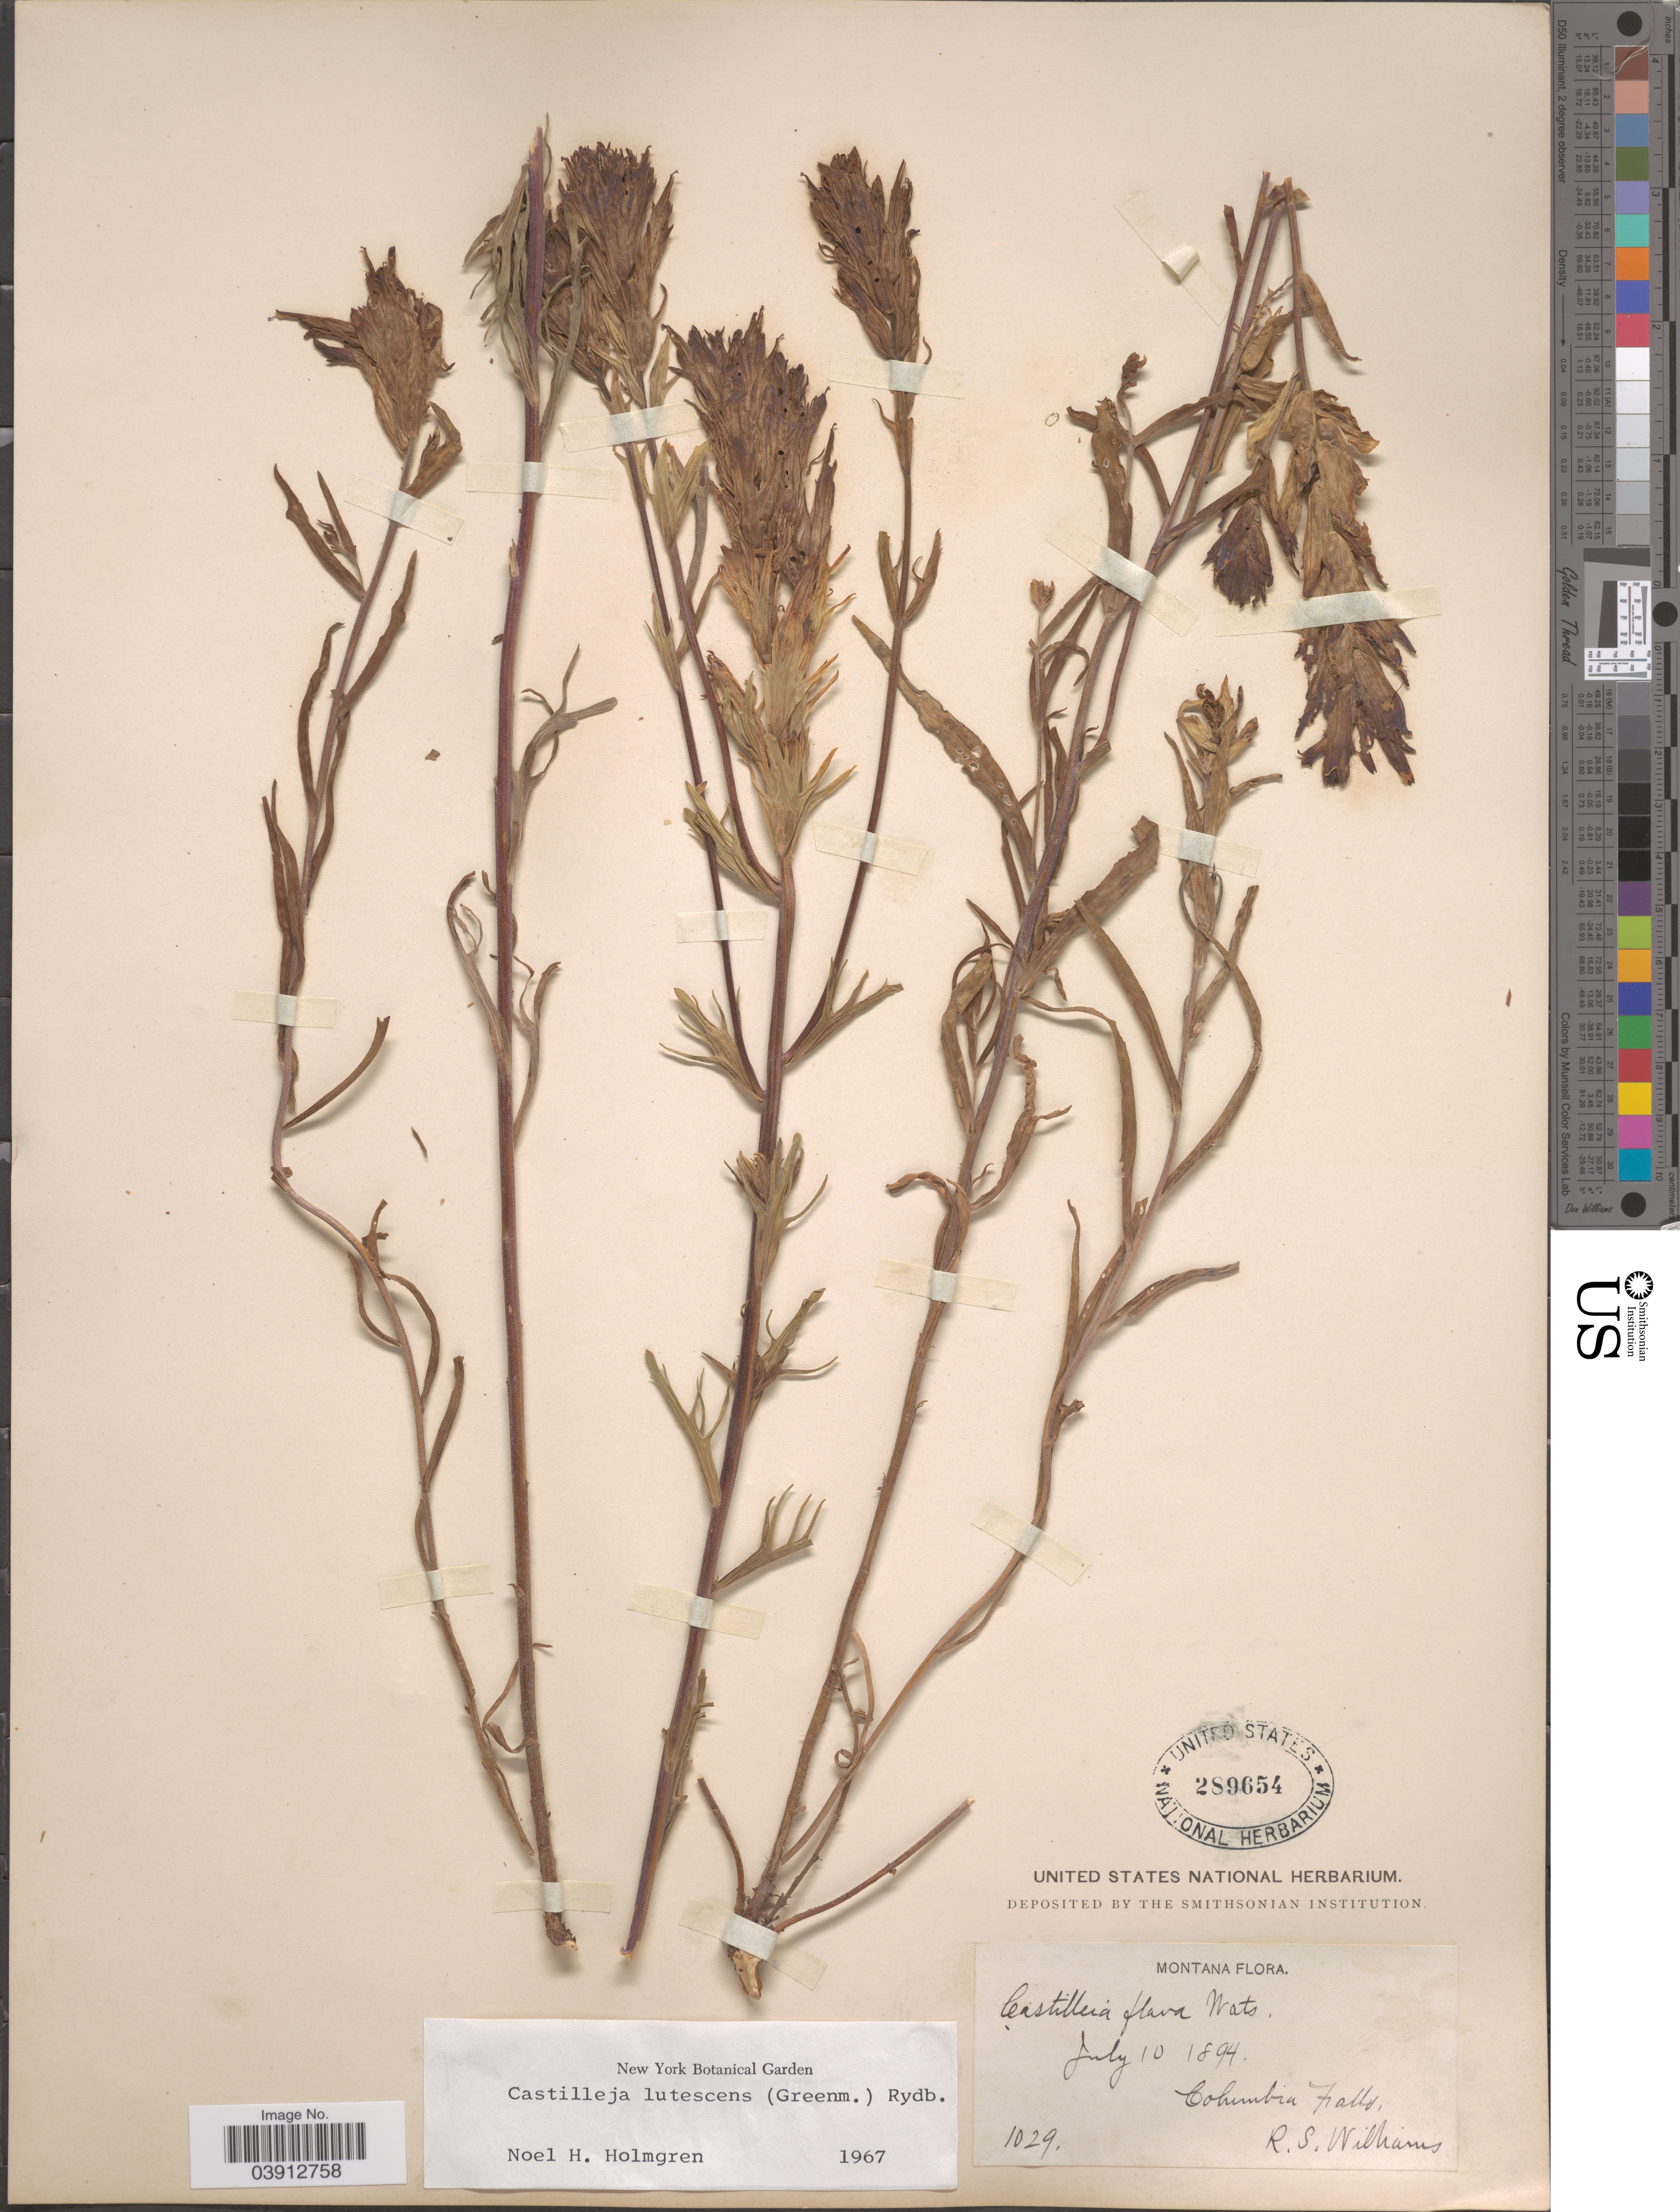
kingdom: Plantae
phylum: Tracheophyta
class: Magnoliopsida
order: Lamiales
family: Orobanchaceae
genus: Castilleja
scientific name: Castilleja lutescens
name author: (Greenm.) Rydb.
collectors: R. S. Williams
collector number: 1029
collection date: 1894-07-10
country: United States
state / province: Montana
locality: Columbia Falls.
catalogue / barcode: US 289654